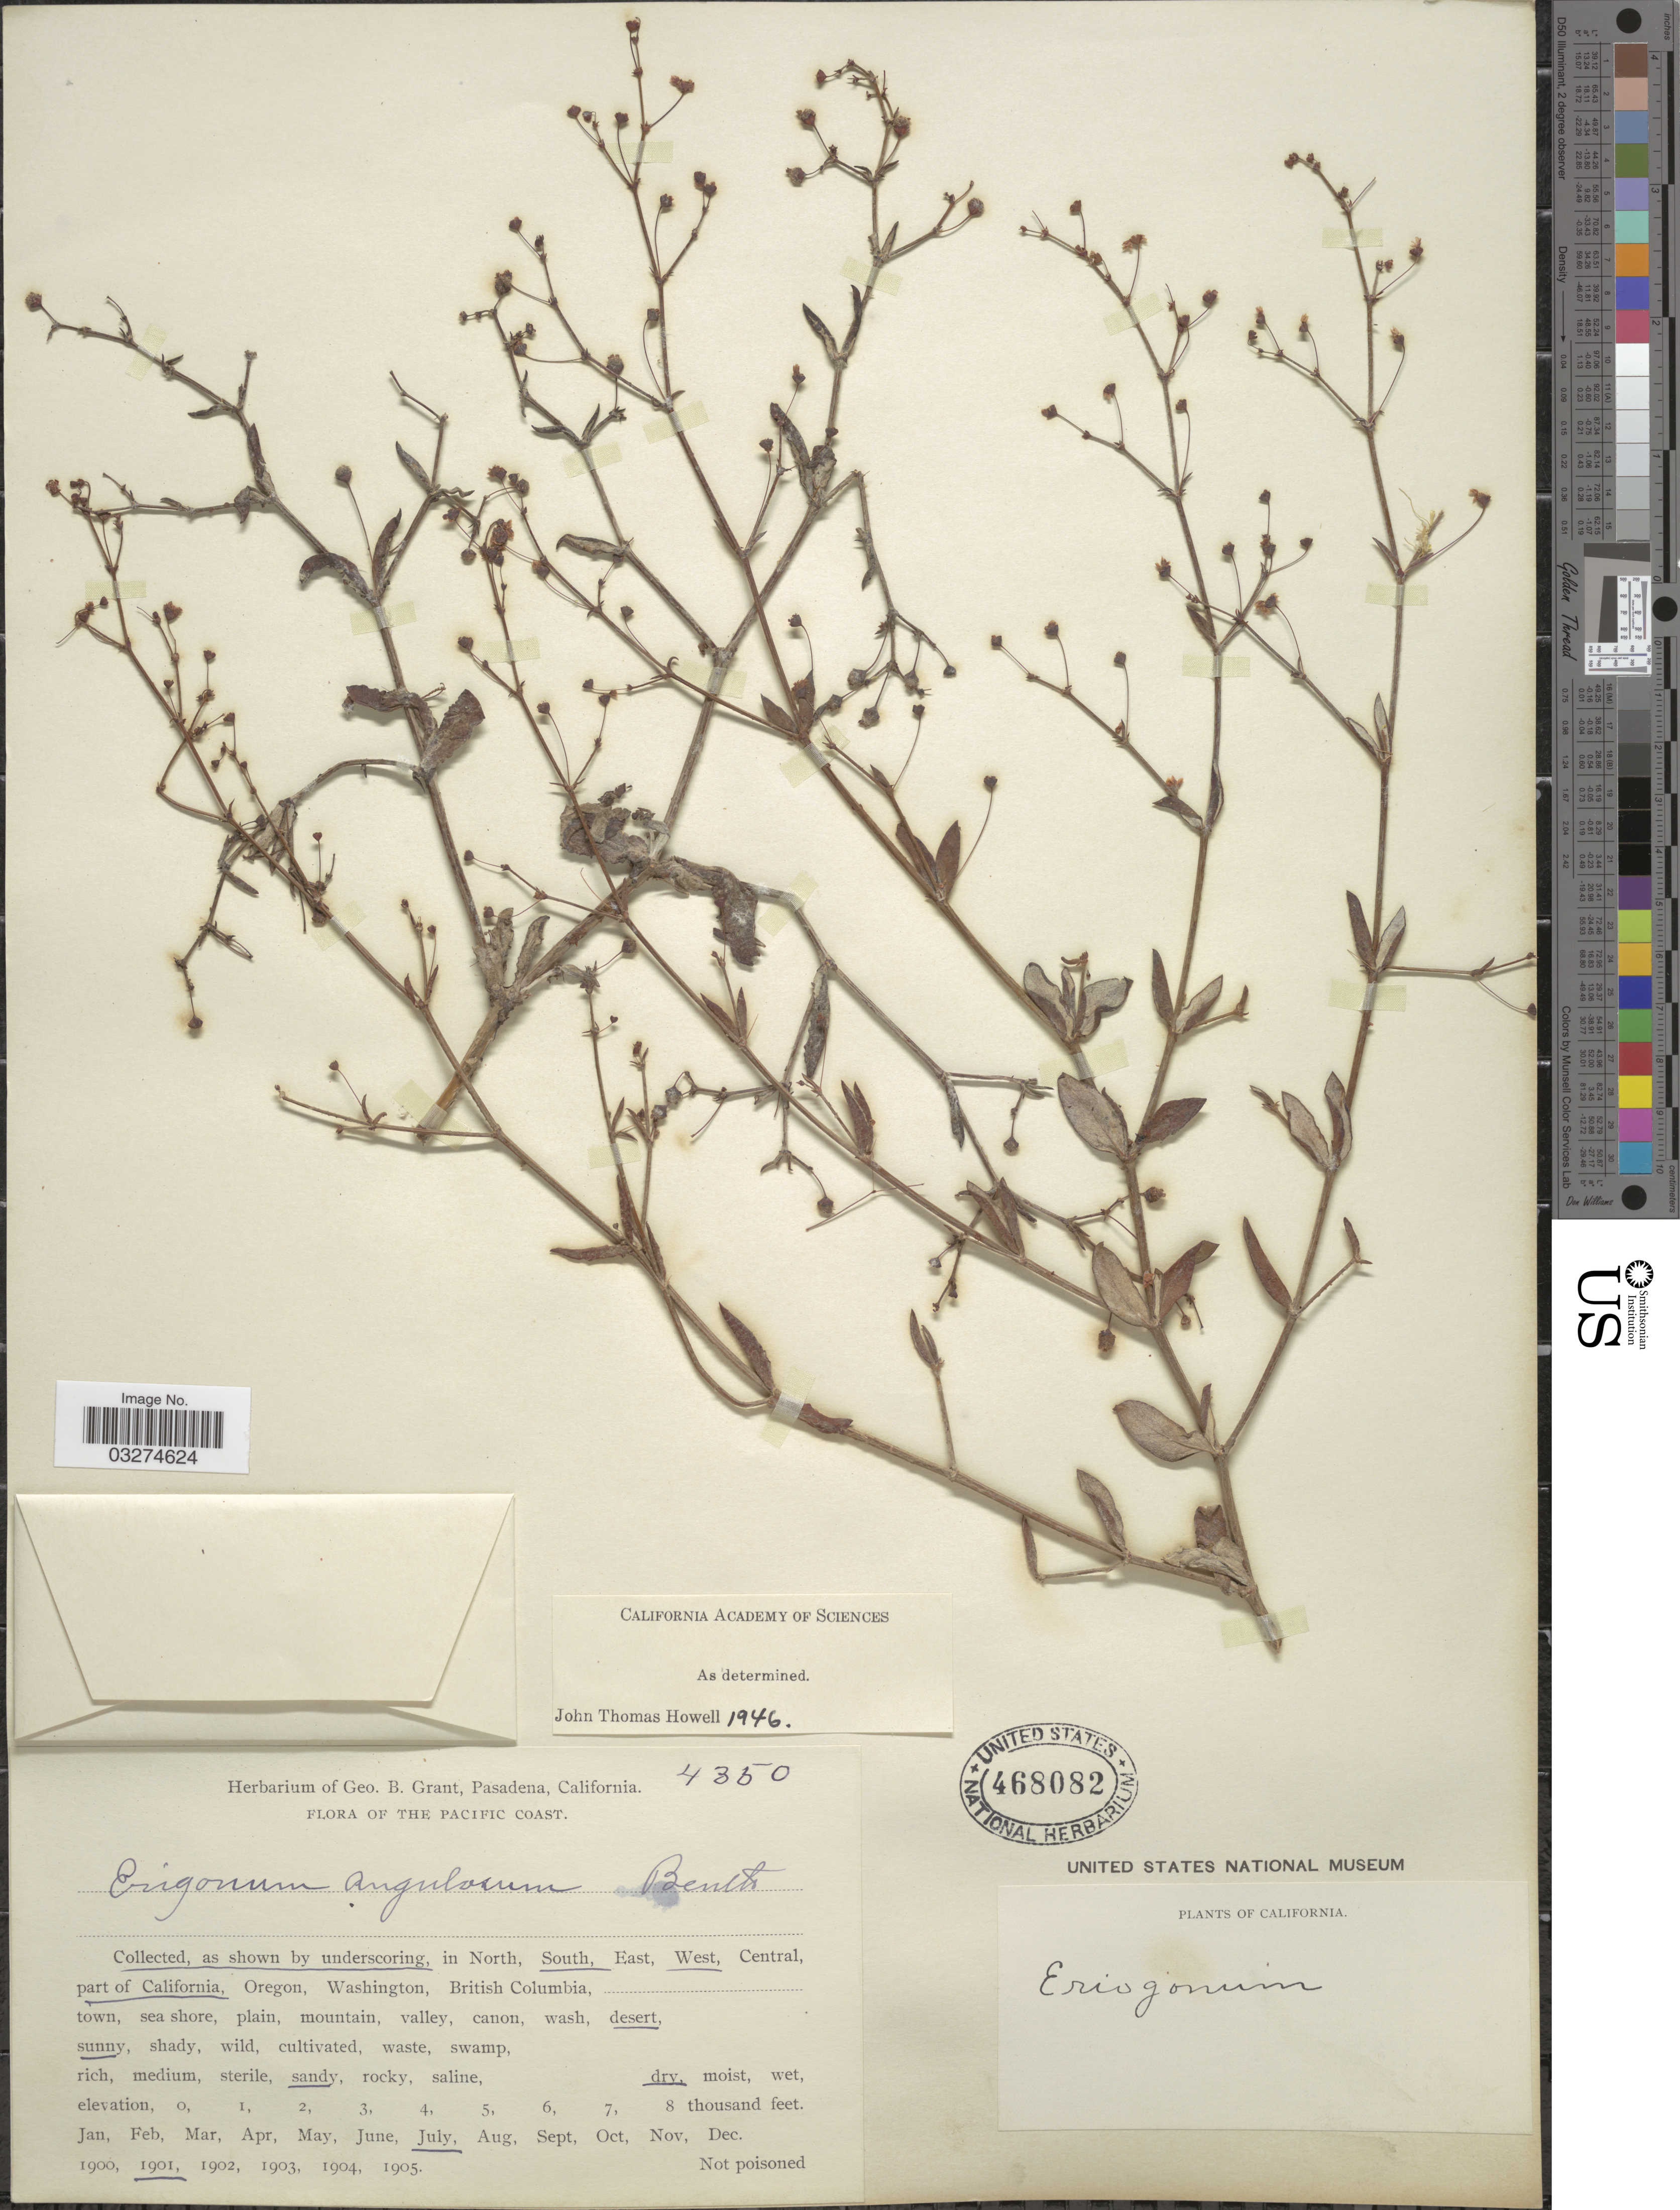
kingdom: Plantae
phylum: Tracheophyta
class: Magnoliopsida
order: Caryophyllales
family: Polygonaceae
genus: Eriogonum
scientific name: Eriogonum angulosum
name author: Benth.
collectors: ex herb. Geo. B. Grant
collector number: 4350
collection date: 1901-07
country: United States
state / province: California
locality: The Pacific Coast. South, West, part of California.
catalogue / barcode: US 468082